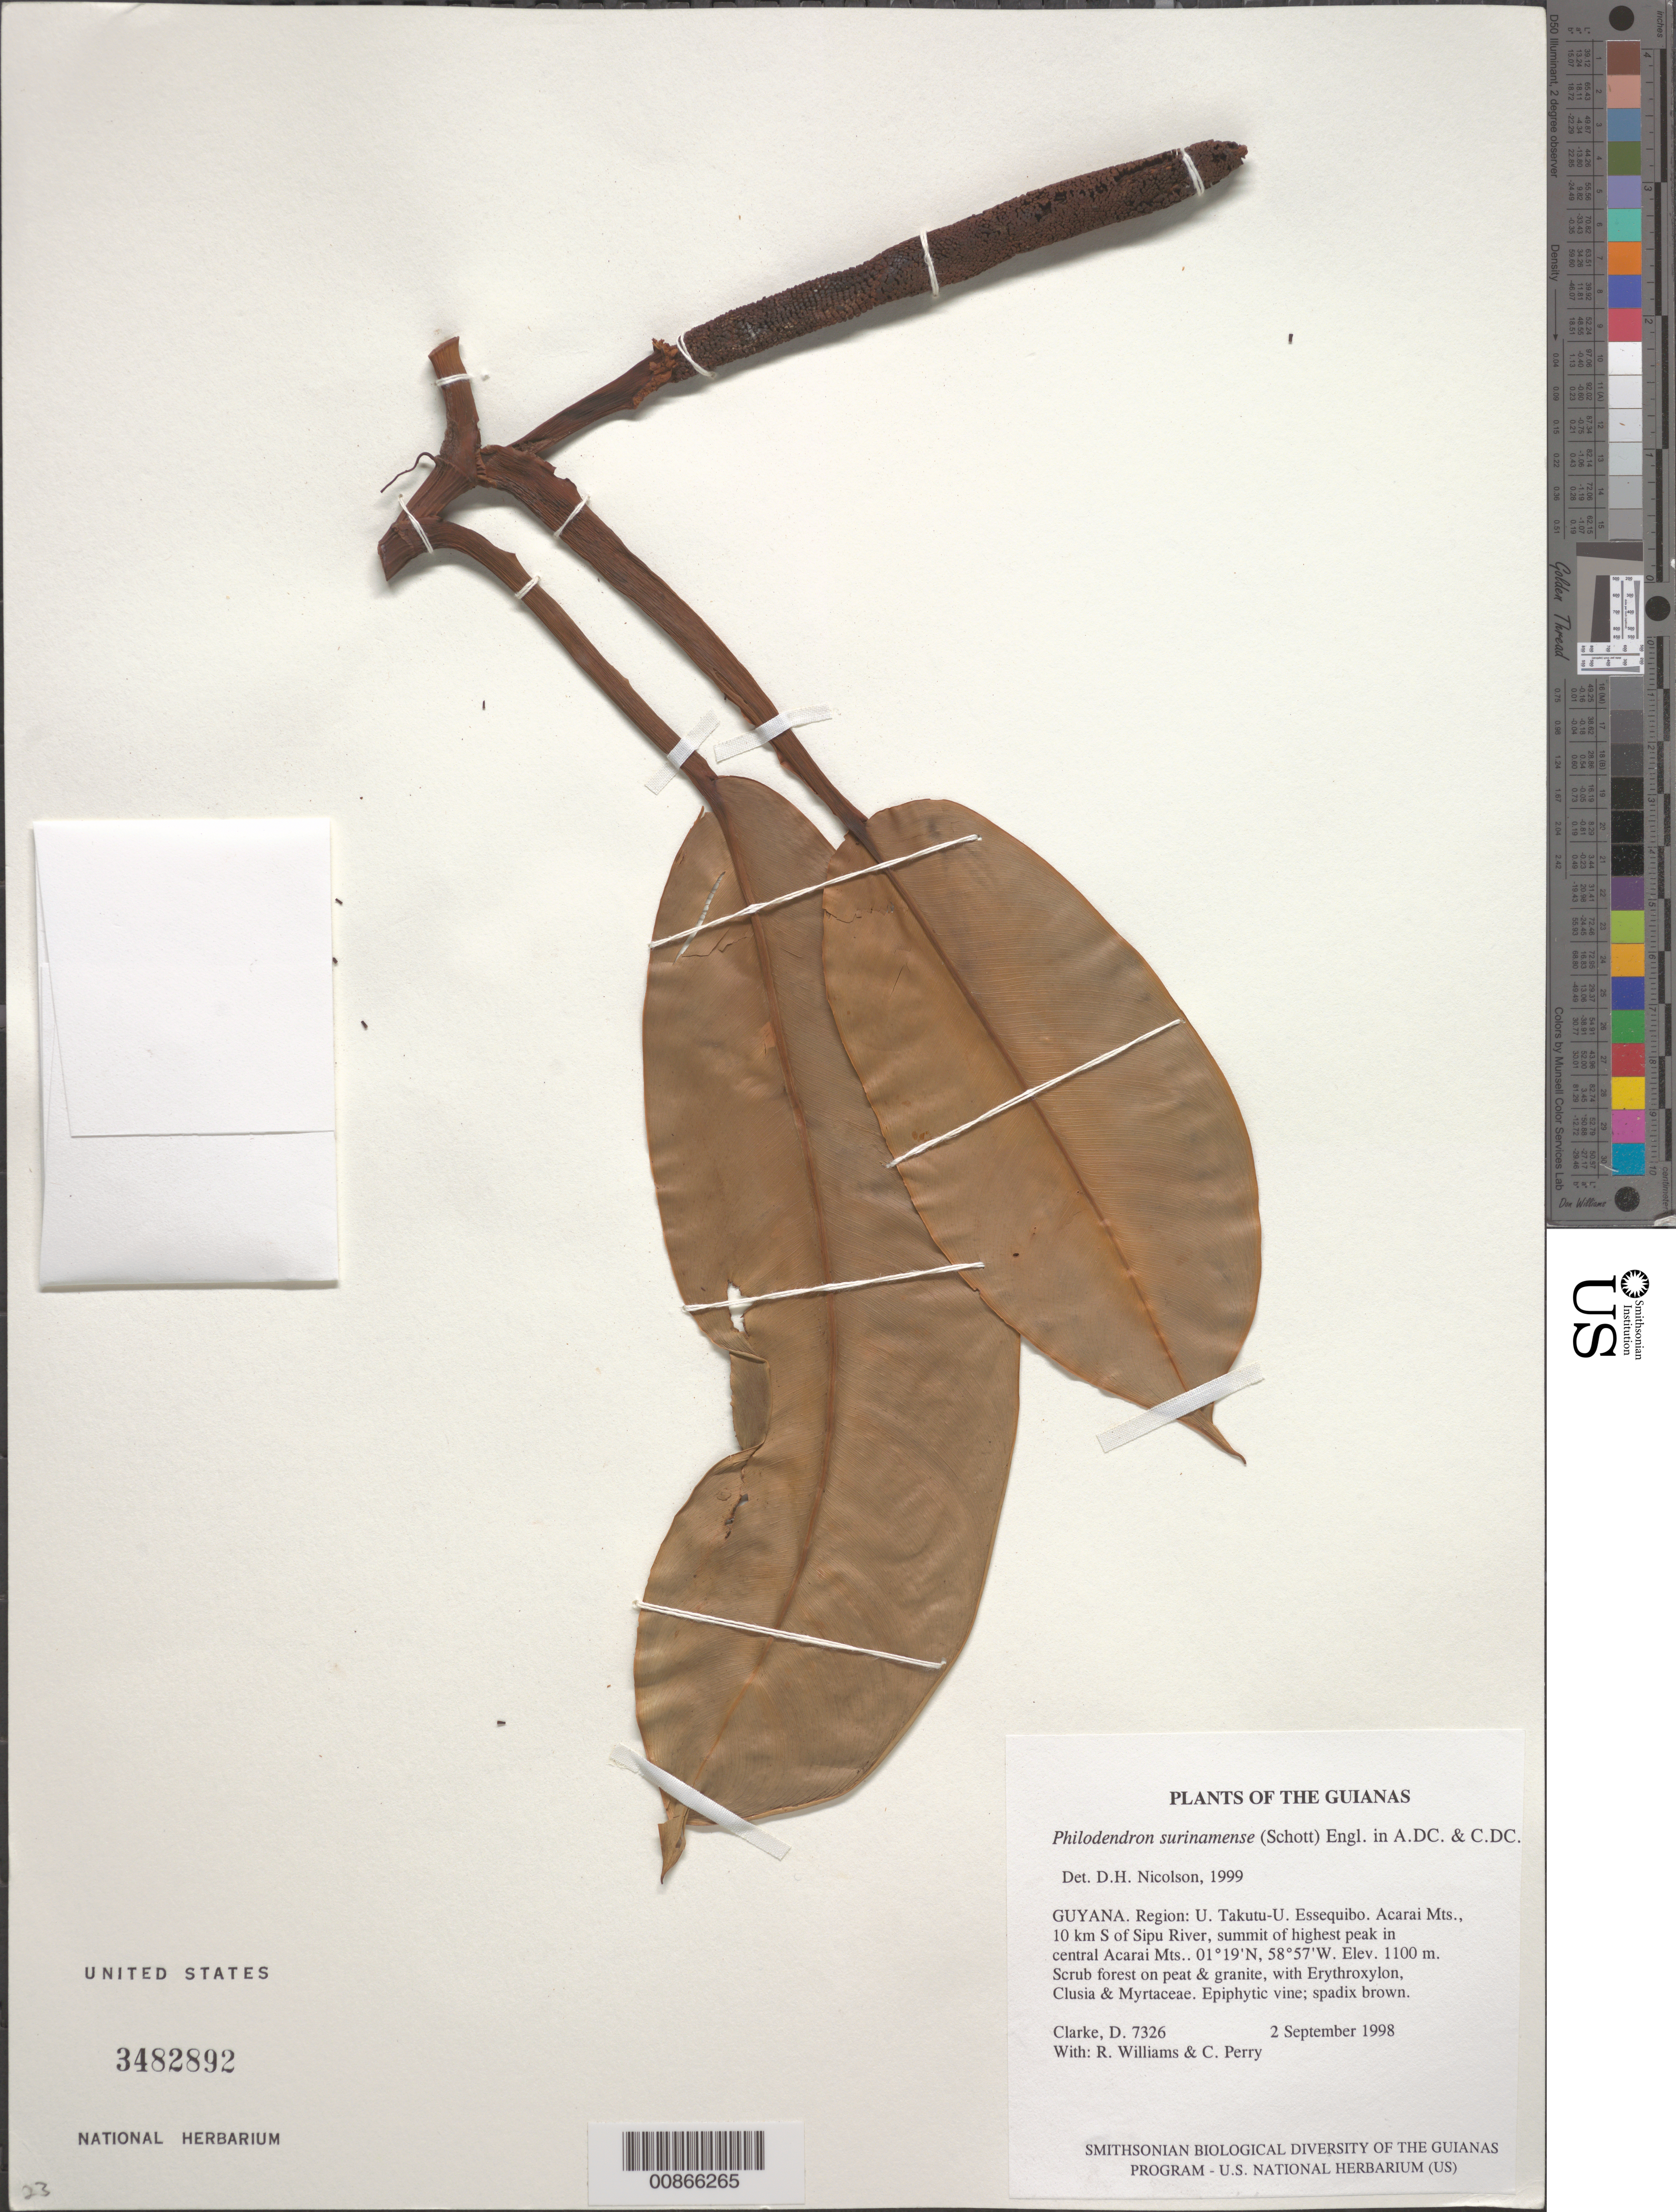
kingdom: Plantae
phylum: Tracheophyta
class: Liliopsida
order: Alismatales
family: Araceae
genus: Philodendron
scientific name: Philodendron surinamense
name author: (Miq.) Engl.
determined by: Nicolson, Dan H.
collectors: H. D. Clarke, R. Williams & C. Perry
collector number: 7326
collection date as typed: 2 September 1998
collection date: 1998-09-02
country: Guyana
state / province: U. Takutu-U. Essequibo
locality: Acarai Mts., 10 km S. of Sipu River, summit of highest peak in central Acarai Mts.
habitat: Scrub forest on peat & granite, with Erythroxylum, Clusia & Myrtaceae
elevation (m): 1100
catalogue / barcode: US 3482892